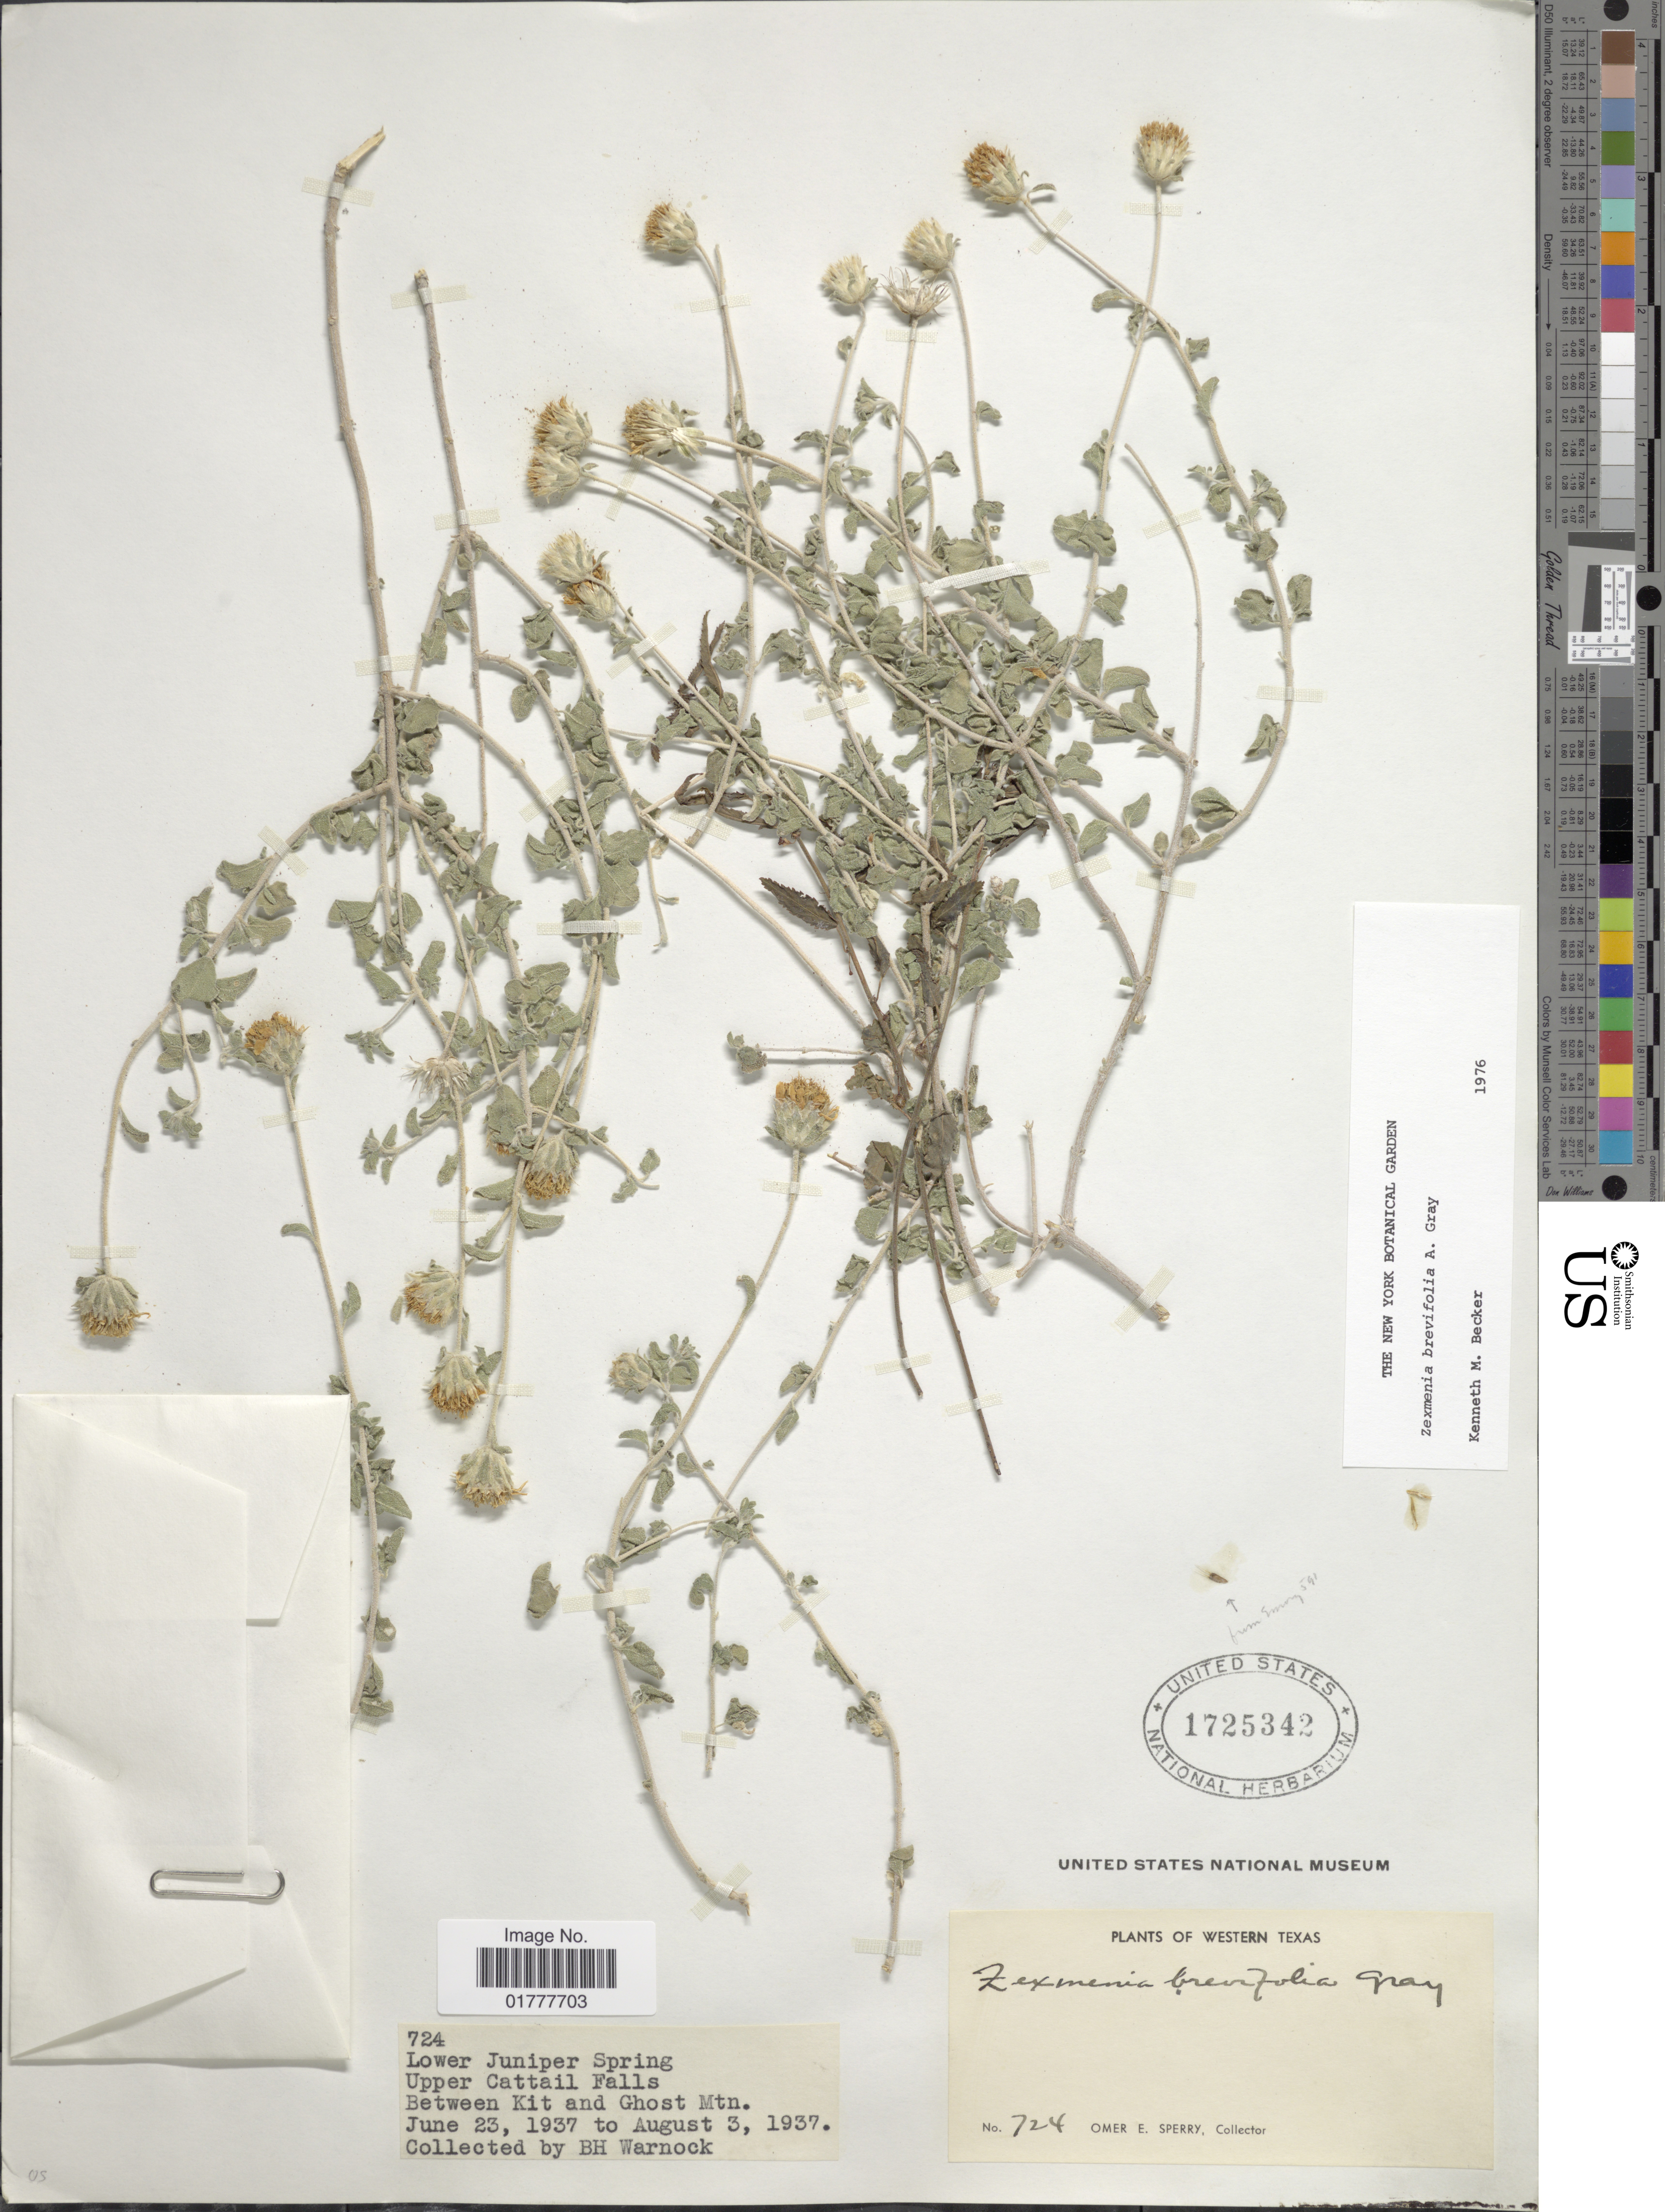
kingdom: Plantae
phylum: Tracheophyta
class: Magnoliopsida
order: Asterales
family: Asteraceae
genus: Zexmenia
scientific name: Zexmenia brevifolia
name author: A. Gray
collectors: B. H. Warnock & O. E. Sperry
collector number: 724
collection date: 1937-06-23/1937-08-03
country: United States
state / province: Texas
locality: Western Texas. Lower Juniper Spring. Upper Cattail Falls. Between Kit and Ghost Mtn.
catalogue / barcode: US 1725342